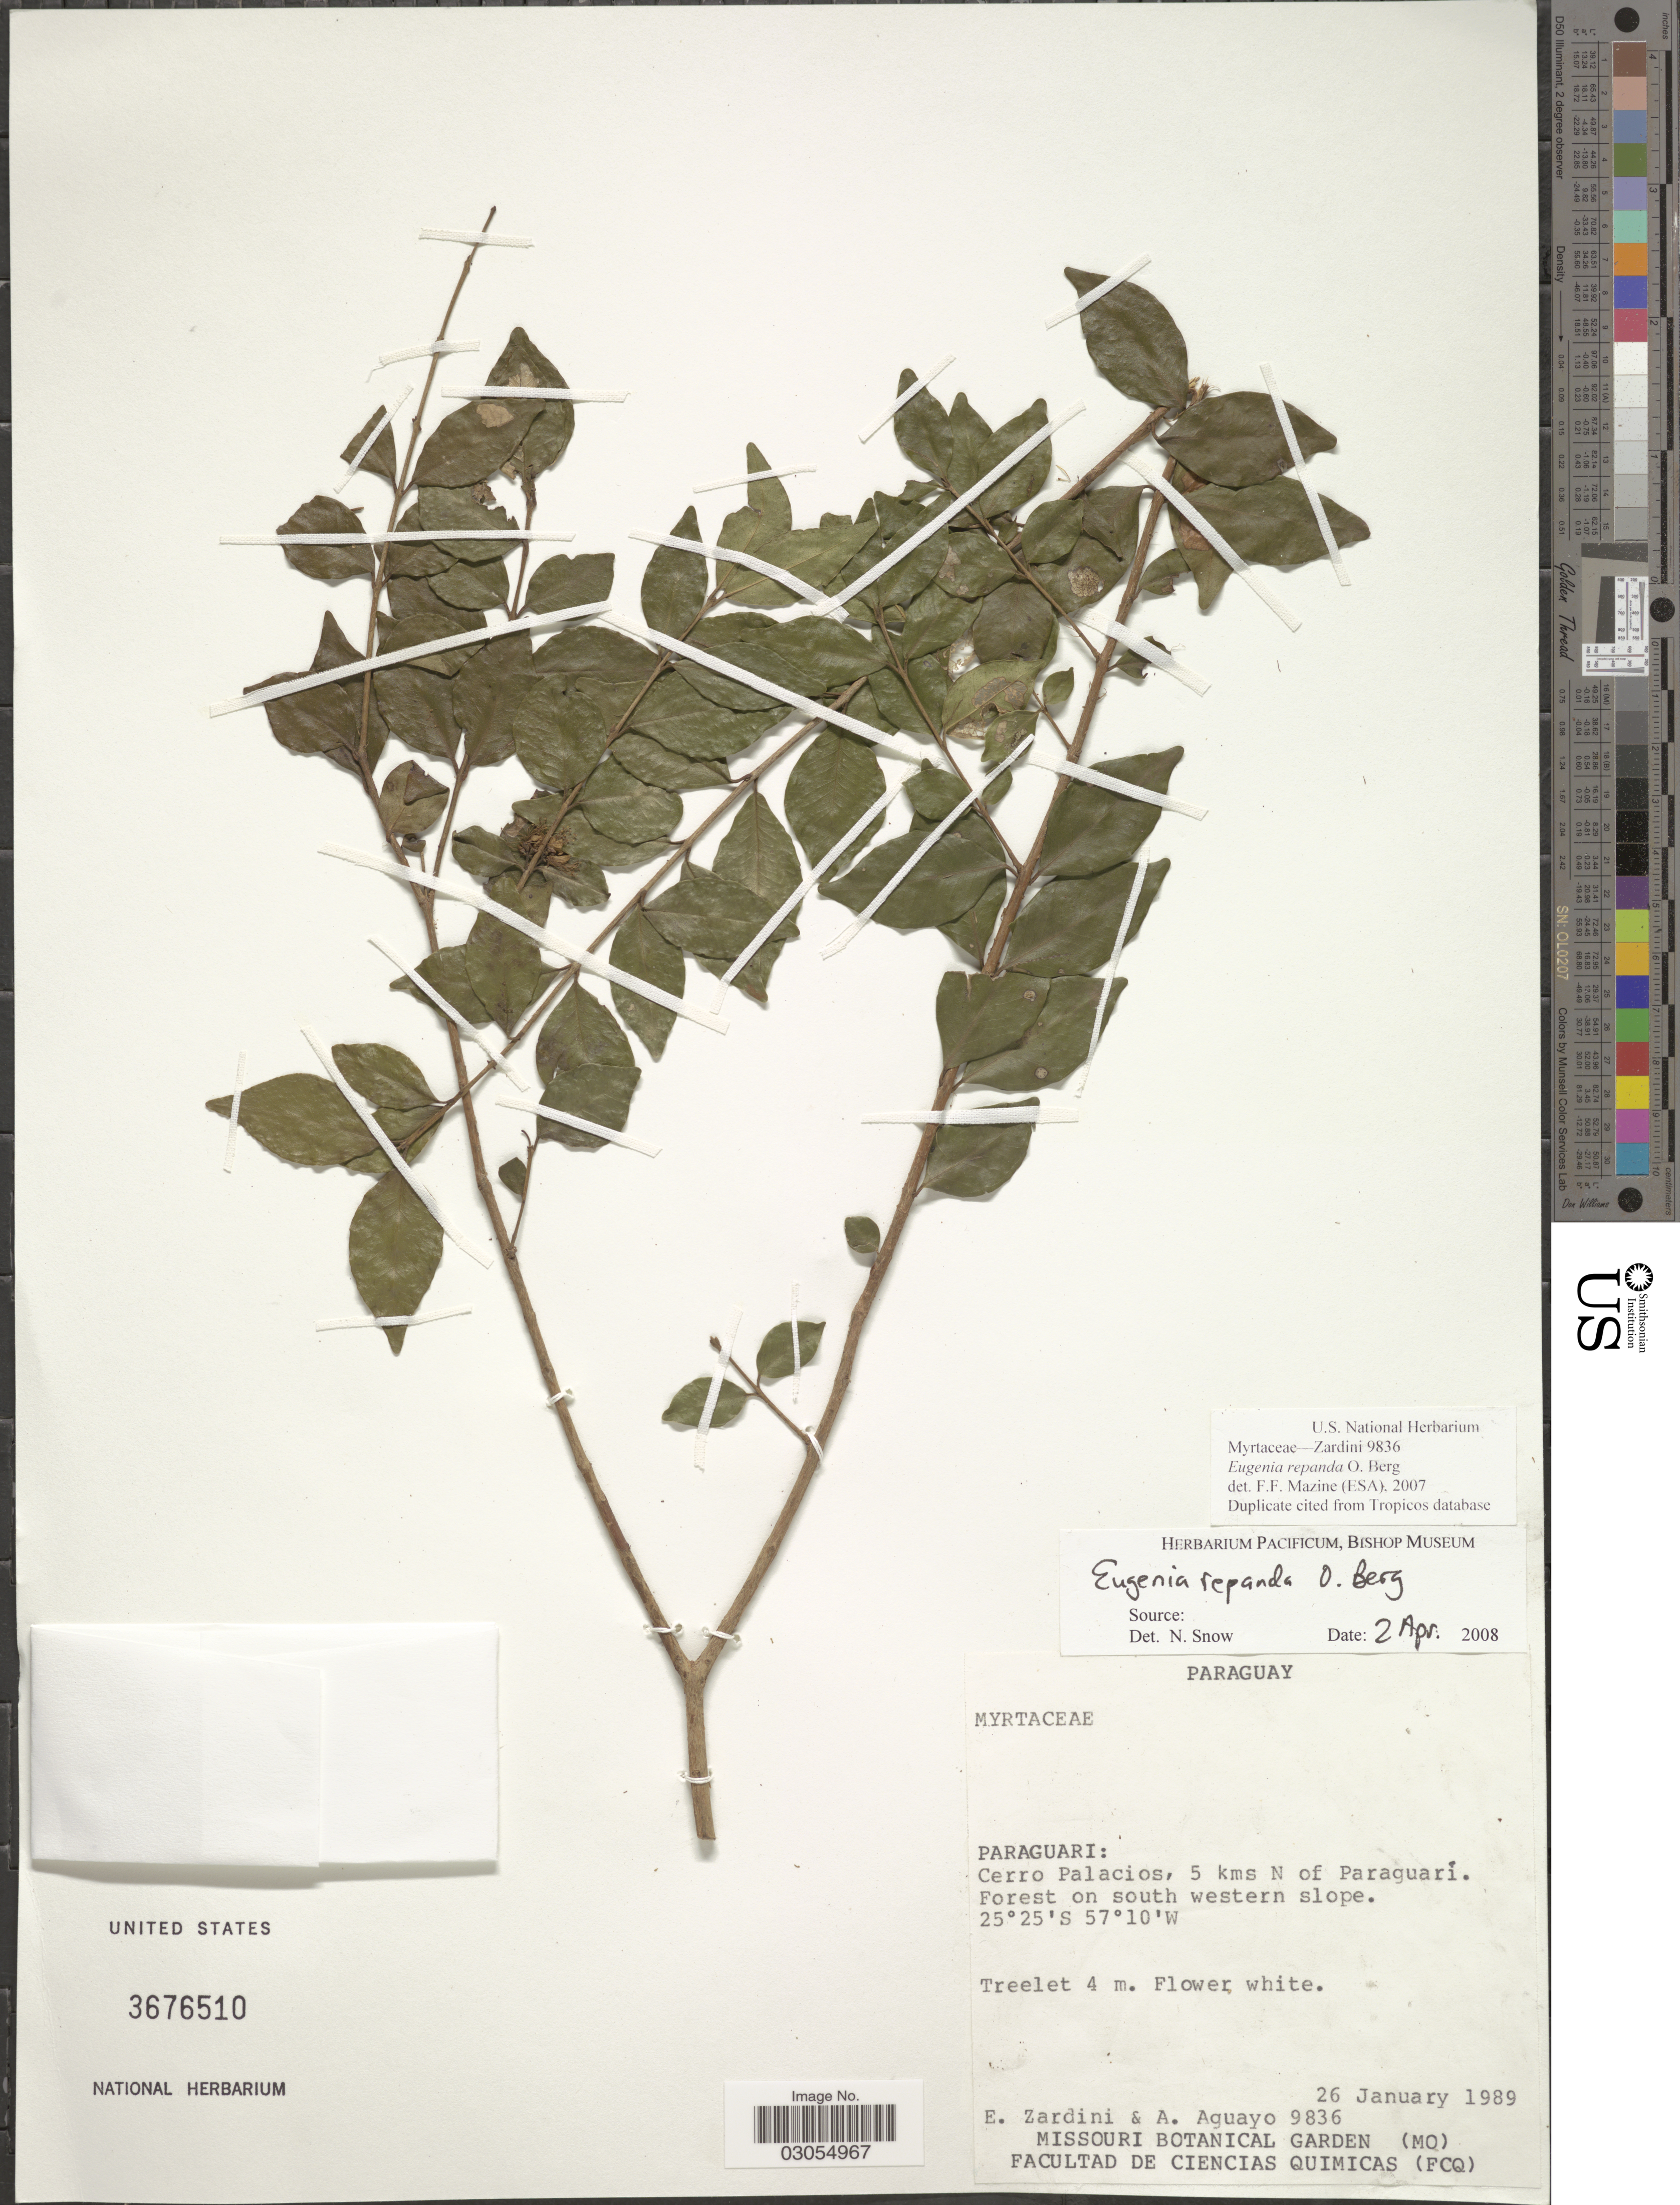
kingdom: Plantae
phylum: Tracheophyta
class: Magnoliopsida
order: Myrtales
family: Myrtaceae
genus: Eugenia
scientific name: Eugenia repanda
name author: O. Berg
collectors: E. Zardini & A. Aguayo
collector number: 9836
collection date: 1989-01-26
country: Paraguay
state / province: Paraguari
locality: Cerro Palacios, 5 kms N of Paraguarí. Forest on south western slope.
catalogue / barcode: US 3676510